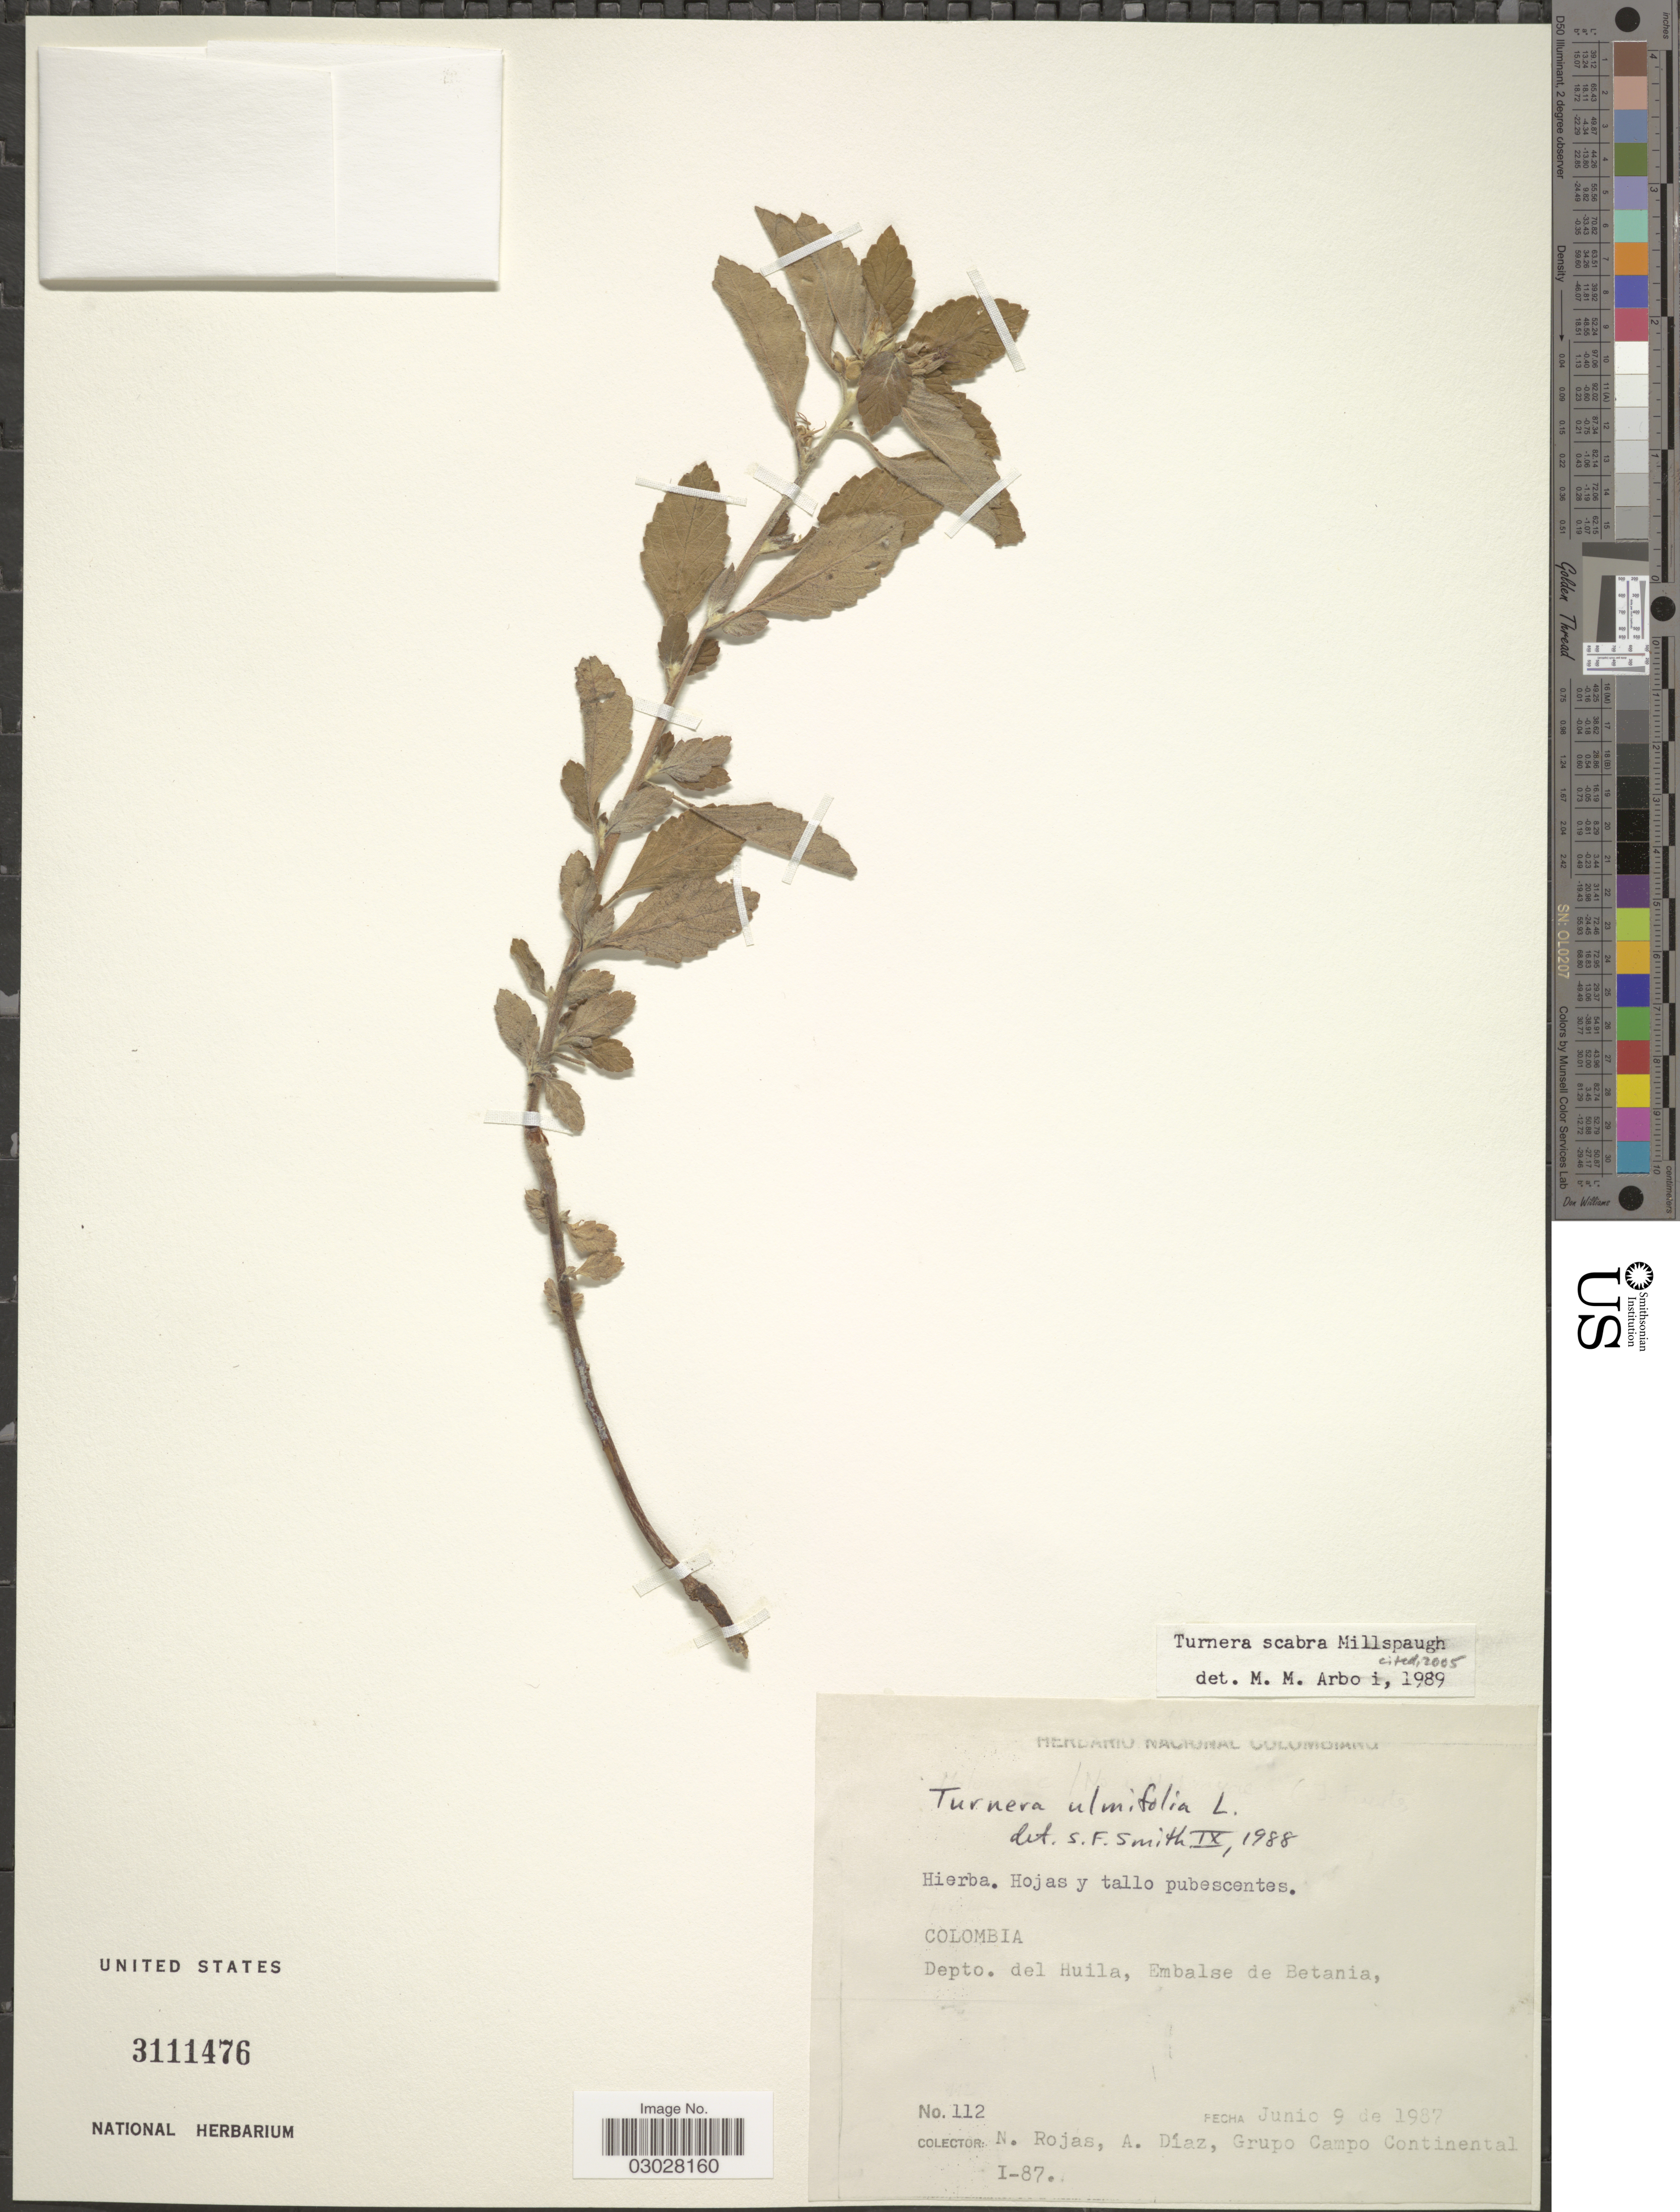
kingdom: Plantae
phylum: Tracheophyta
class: Magnoliopsida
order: Malpighiales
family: Turneraceae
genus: Turnera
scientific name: Turnera scabra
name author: Millsp.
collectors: N. Rojas, A. Díaz & Grupo Campo Continental 1-87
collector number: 112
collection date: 1987-06-09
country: Colombia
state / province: Huila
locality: Depto. del Huila, Embalse de Betania.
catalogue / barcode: US 3111476